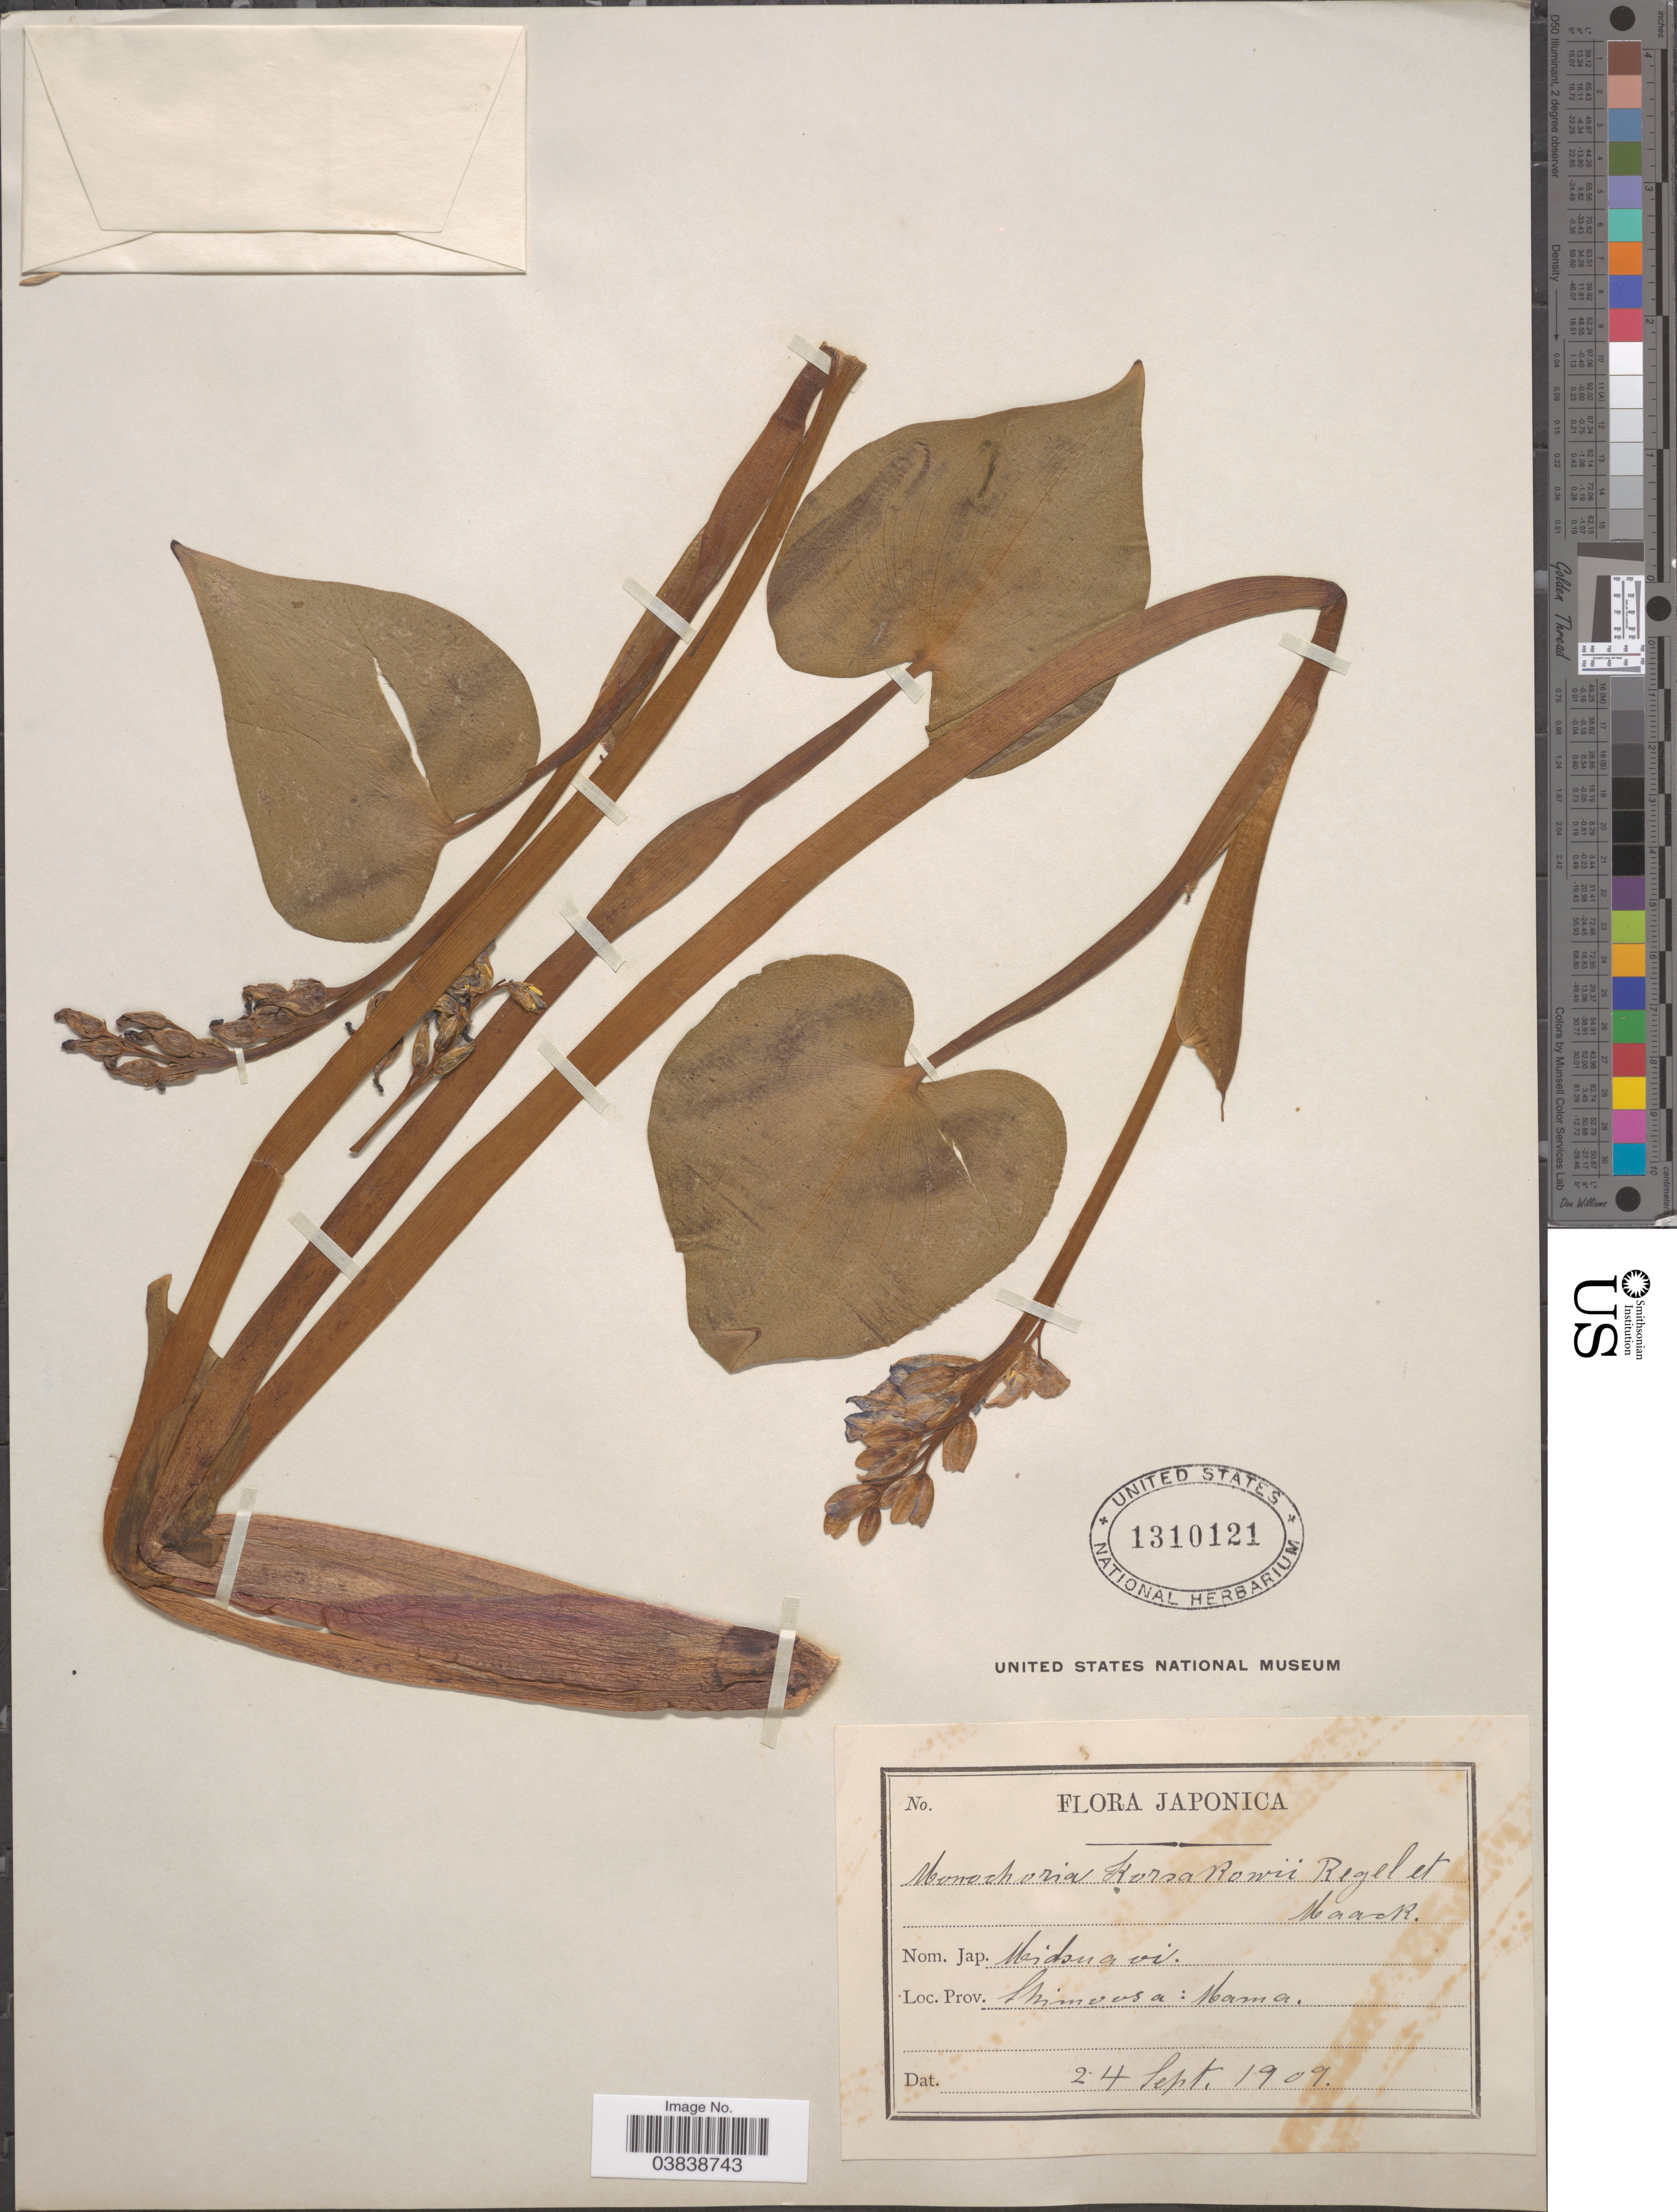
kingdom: Plantae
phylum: Tracheophyta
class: Liliopsida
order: Commelinales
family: Pontederiaceae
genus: Monochoria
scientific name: Monochoria korsakowii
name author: Regel & Maack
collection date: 1909-09-24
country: Japan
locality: Prov. Shimoosa: Nama.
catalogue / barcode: US 1310121